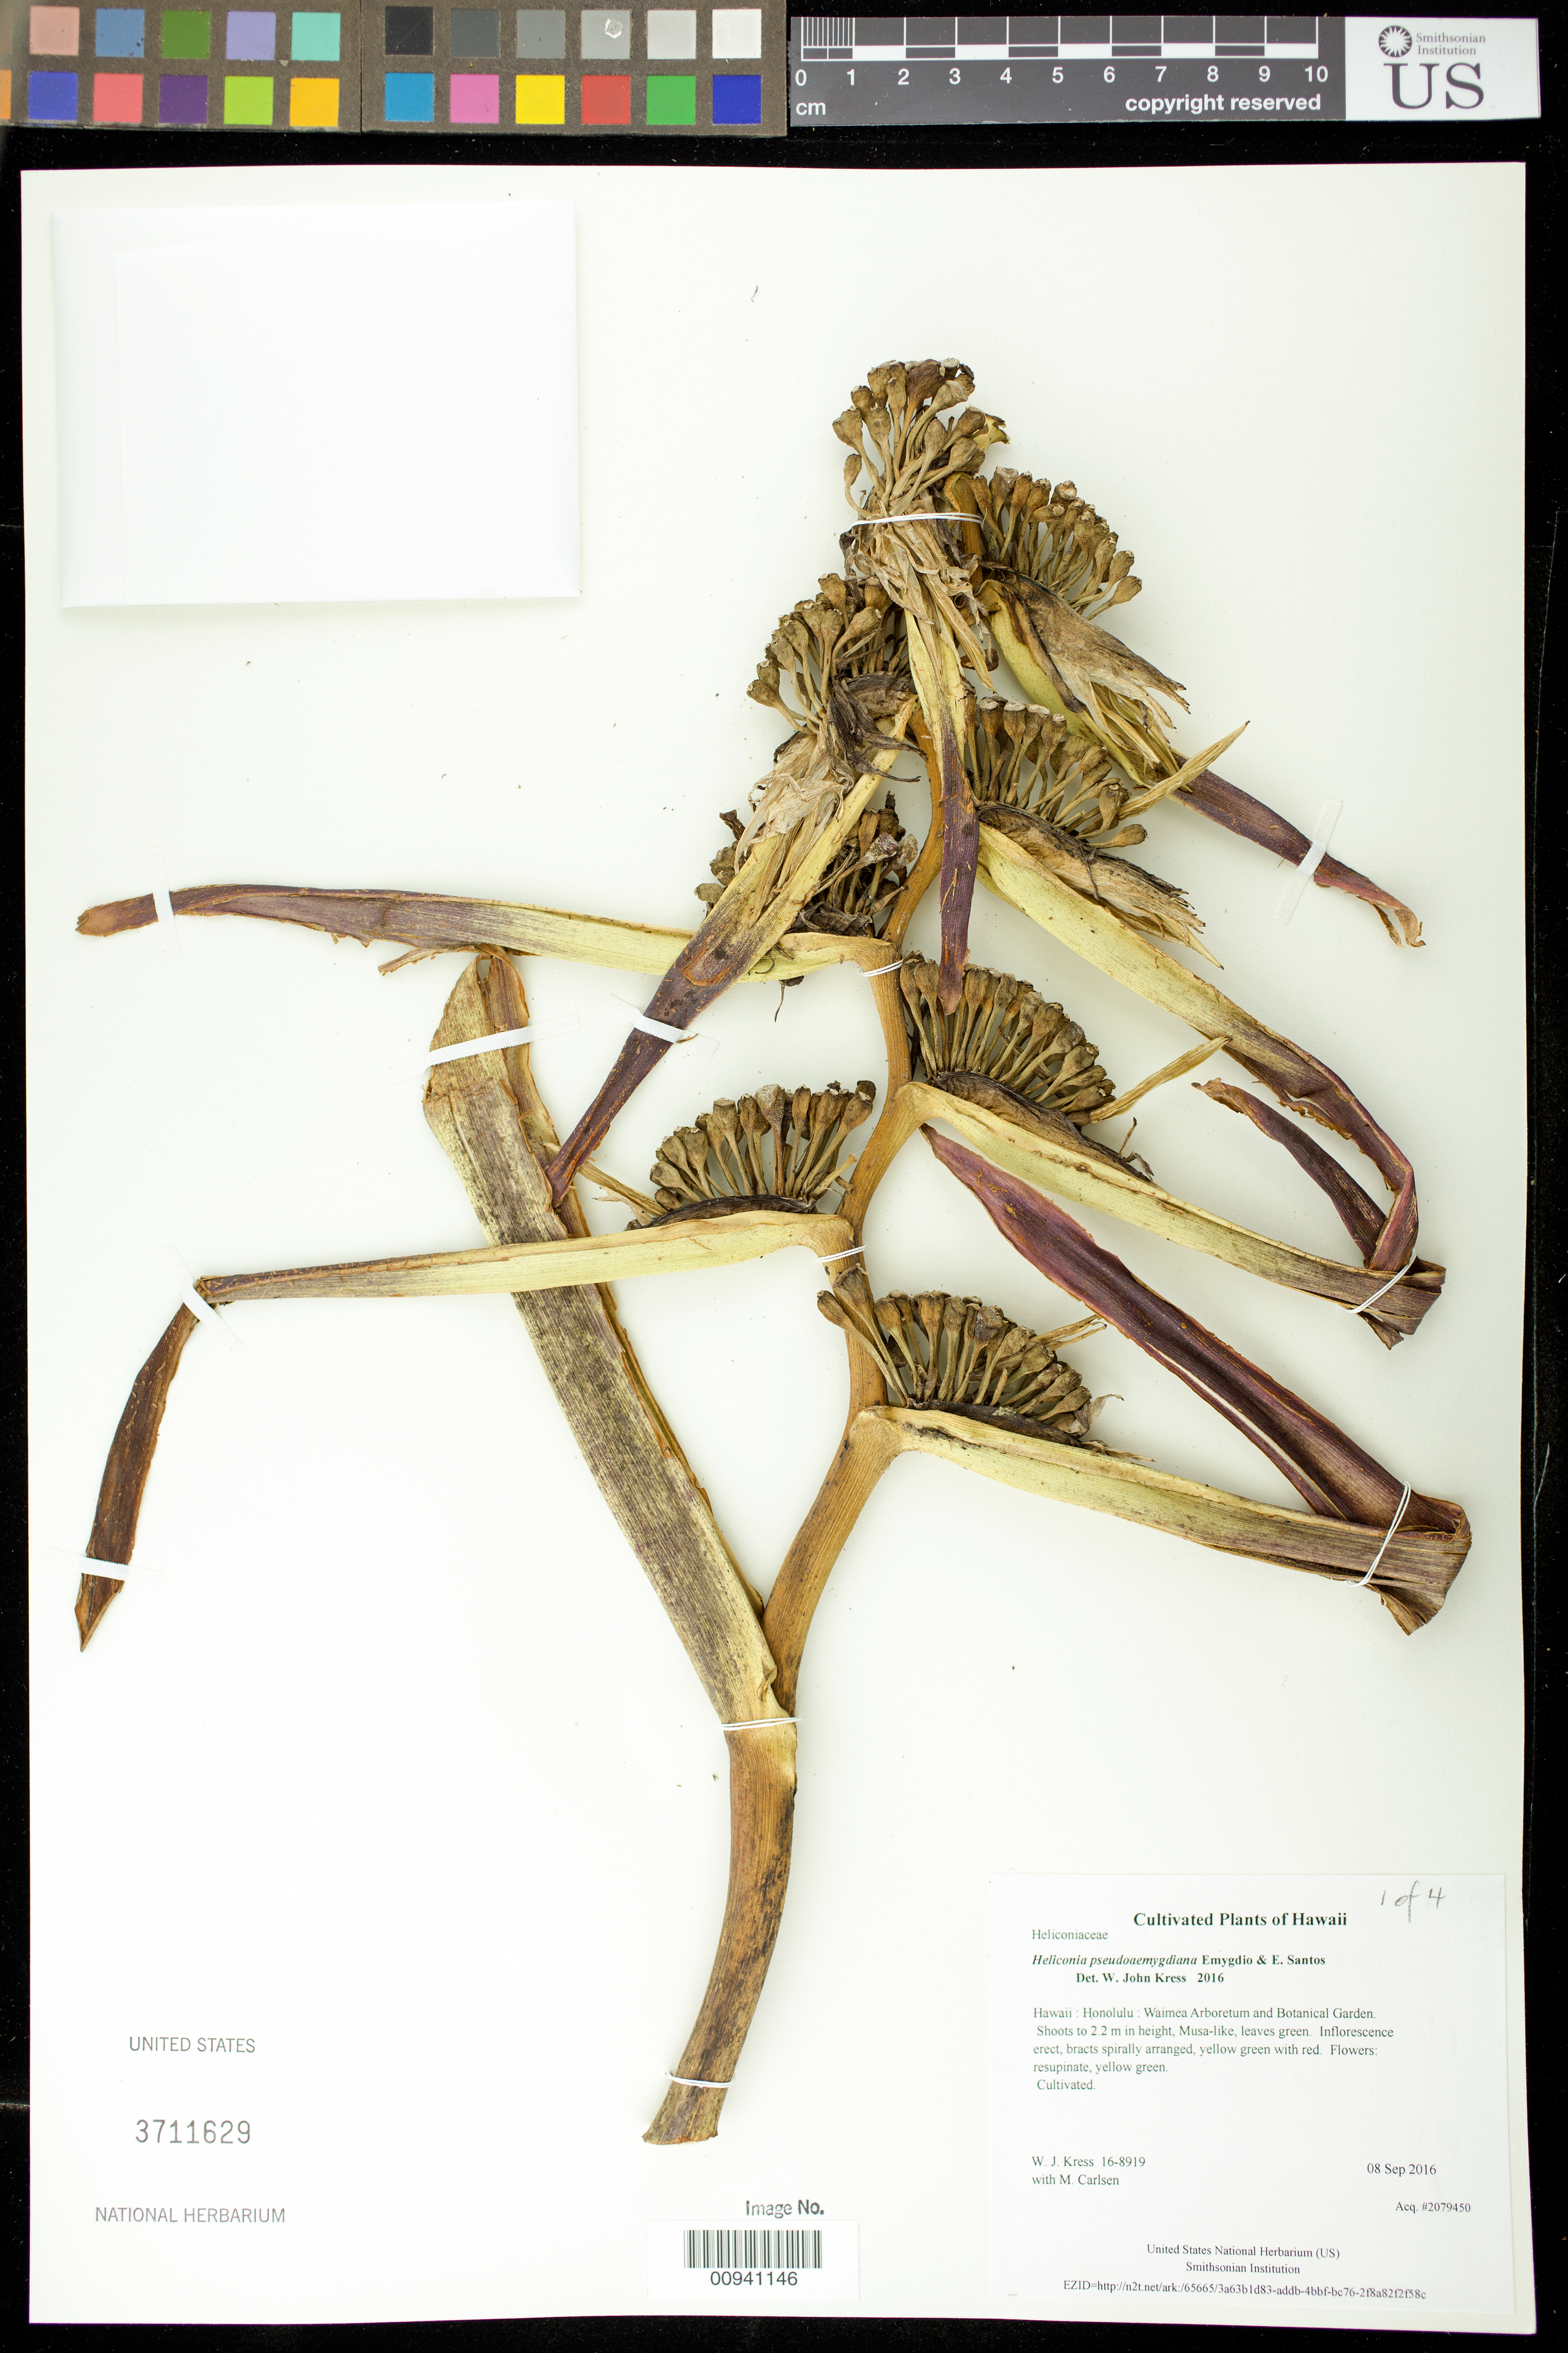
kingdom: Plantae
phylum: Tracheophyta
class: Liliopsida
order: Zingiberales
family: Heliconiaceae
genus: Heliconia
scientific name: Heliconia pseudoaemygdiana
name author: Emygdio & E. Santos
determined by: Kress, W. J., (US), Smithsonian Institution - National Museum of Natural History (UNITED STATES)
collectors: W. J. Kress & M. M. Carlsen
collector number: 16-8919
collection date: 2016-09-08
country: United States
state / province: Hawaii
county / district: Honolulu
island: Oahu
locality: Waimea Arboretum and Botanical Garden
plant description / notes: Frozen tissue stored in Biorepository at AG5NO13; dried tissue stored at AG5NO14.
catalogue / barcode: US 3711629